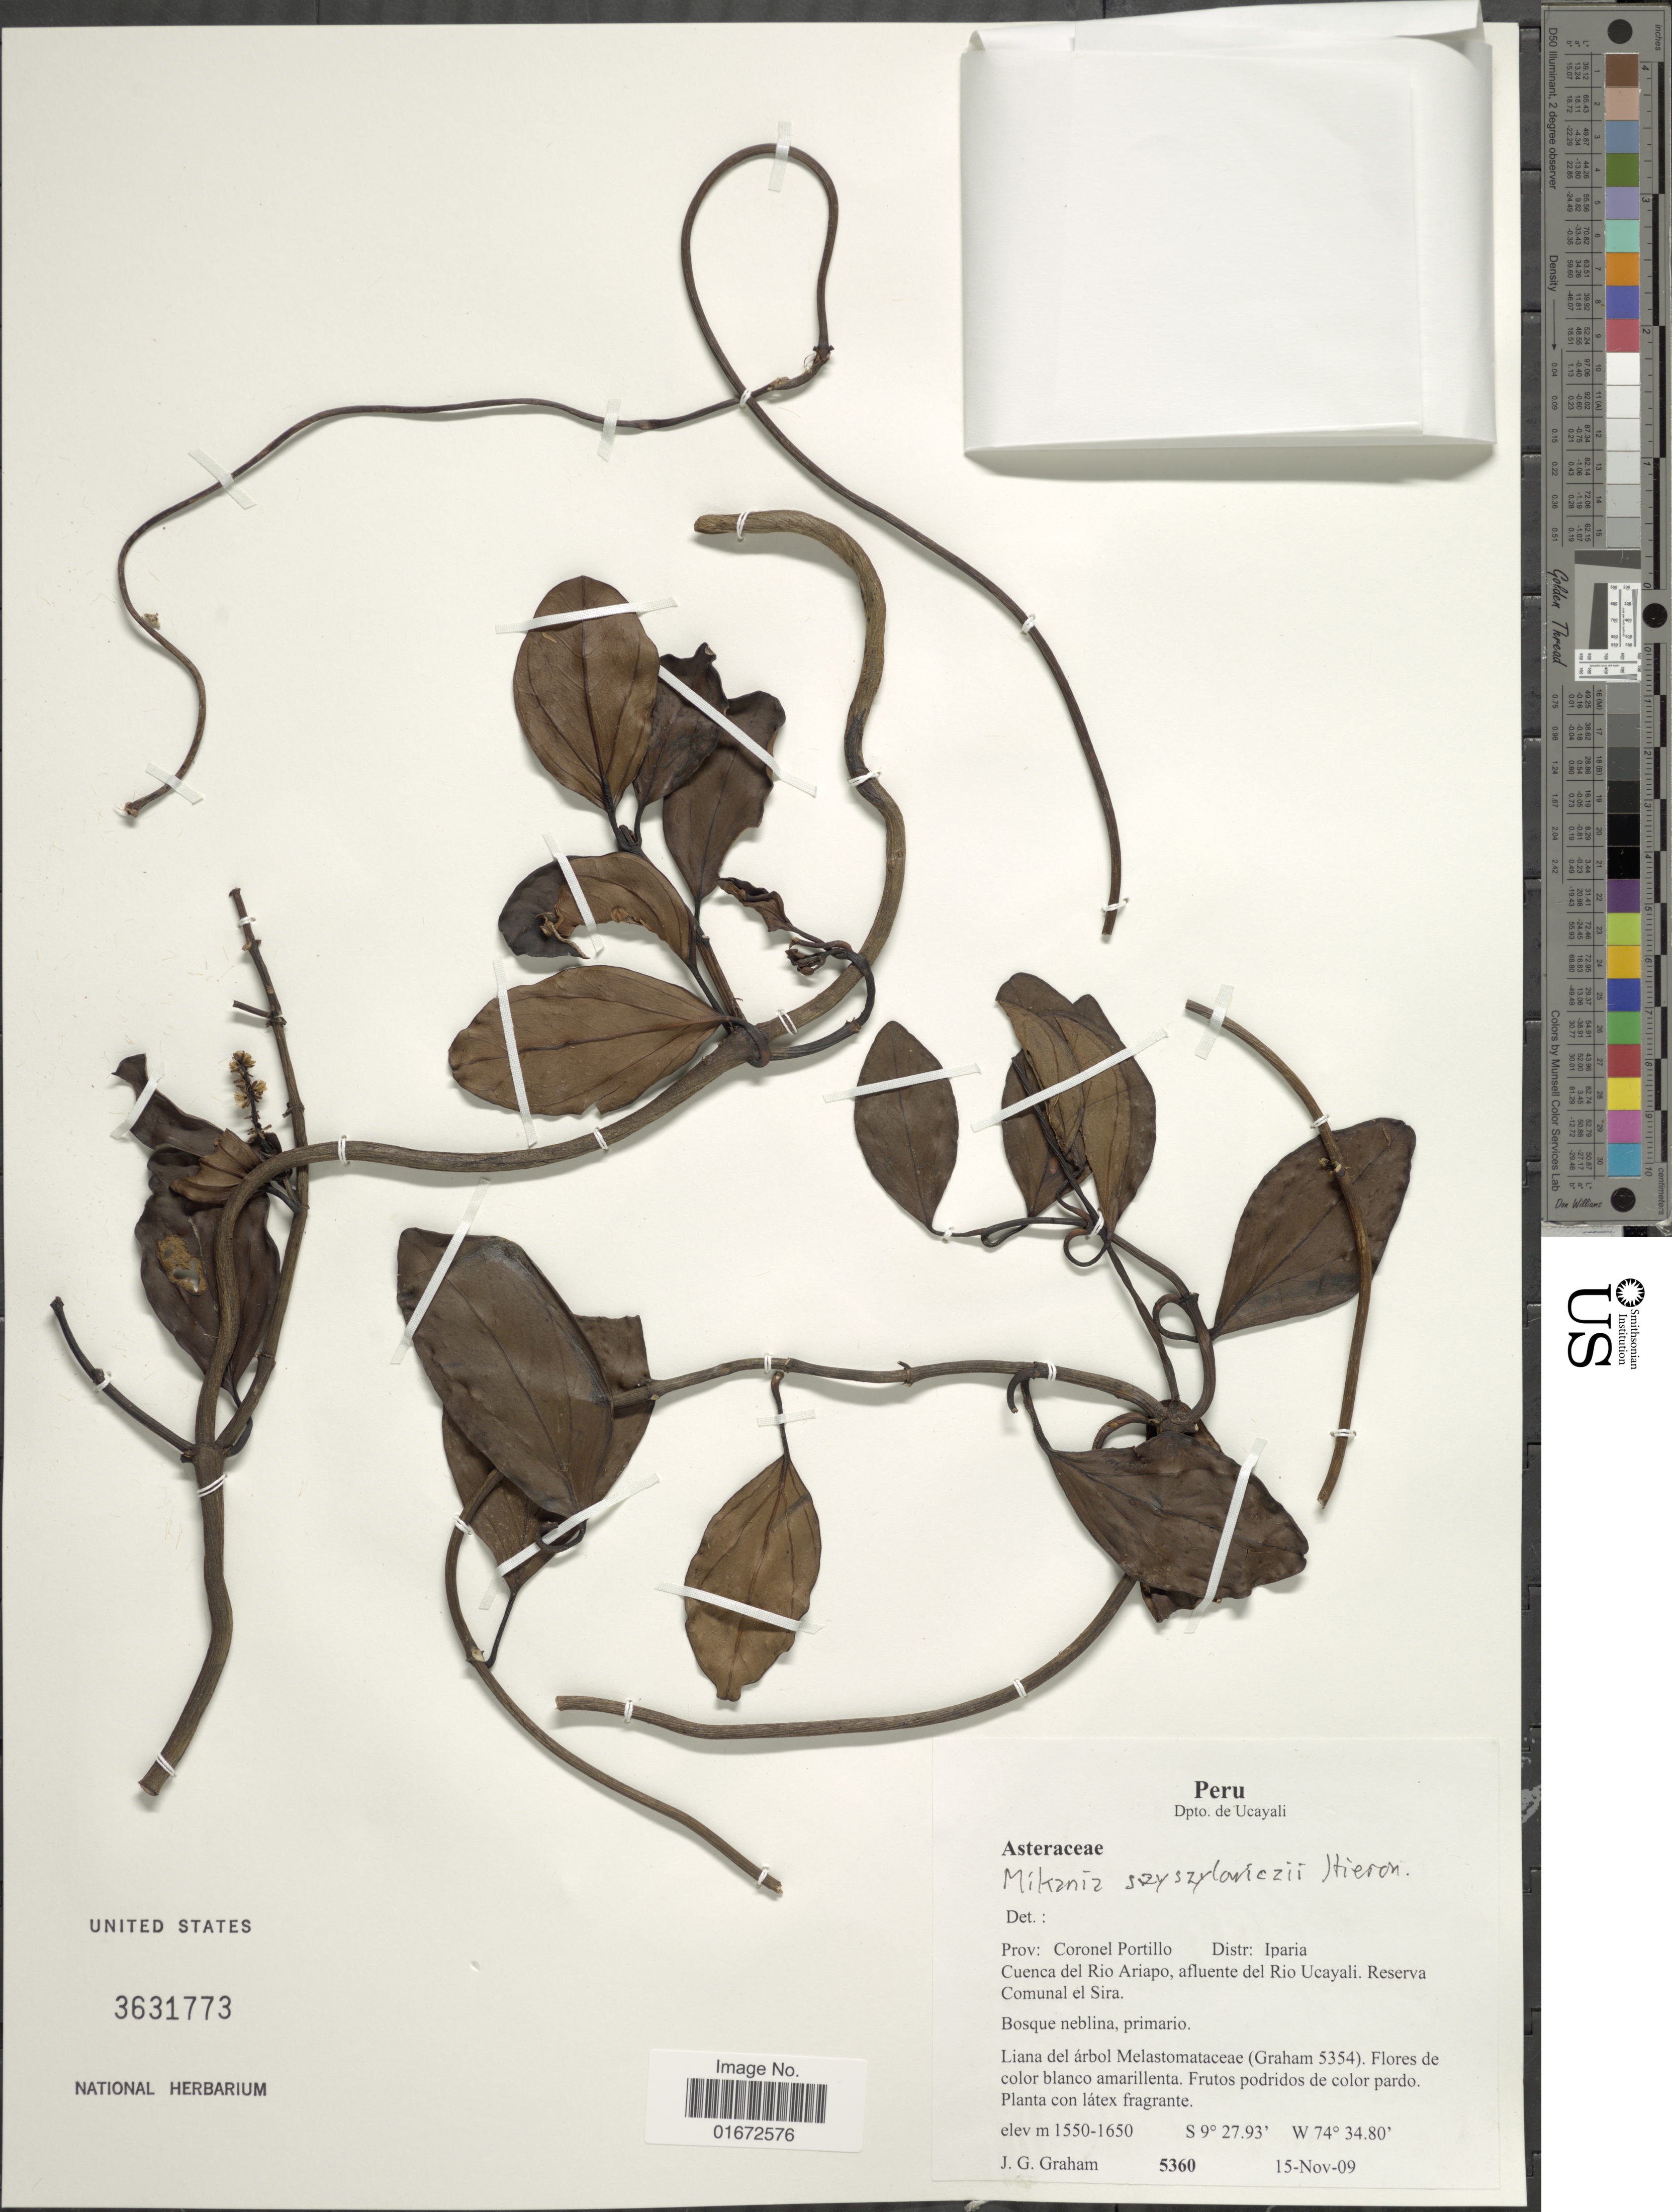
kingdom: Plantae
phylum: Tracheophyta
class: Magnoliopsida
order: Asterales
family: Asteraceae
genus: Mikania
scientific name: Mikania szyszylowiczii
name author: Hieron.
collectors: J. Graham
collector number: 5360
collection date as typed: Transcribed d/m/y: 15/11/9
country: Peru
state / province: Ucayali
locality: Dpto. de Ucayali. Prov: Coronel Portillo. Ditr: Iparia. Cuenca del Rio Ariapo, afluente del Rio Ucayali. Reserva Comunal el Sira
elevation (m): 1550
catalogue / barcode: US 3631773